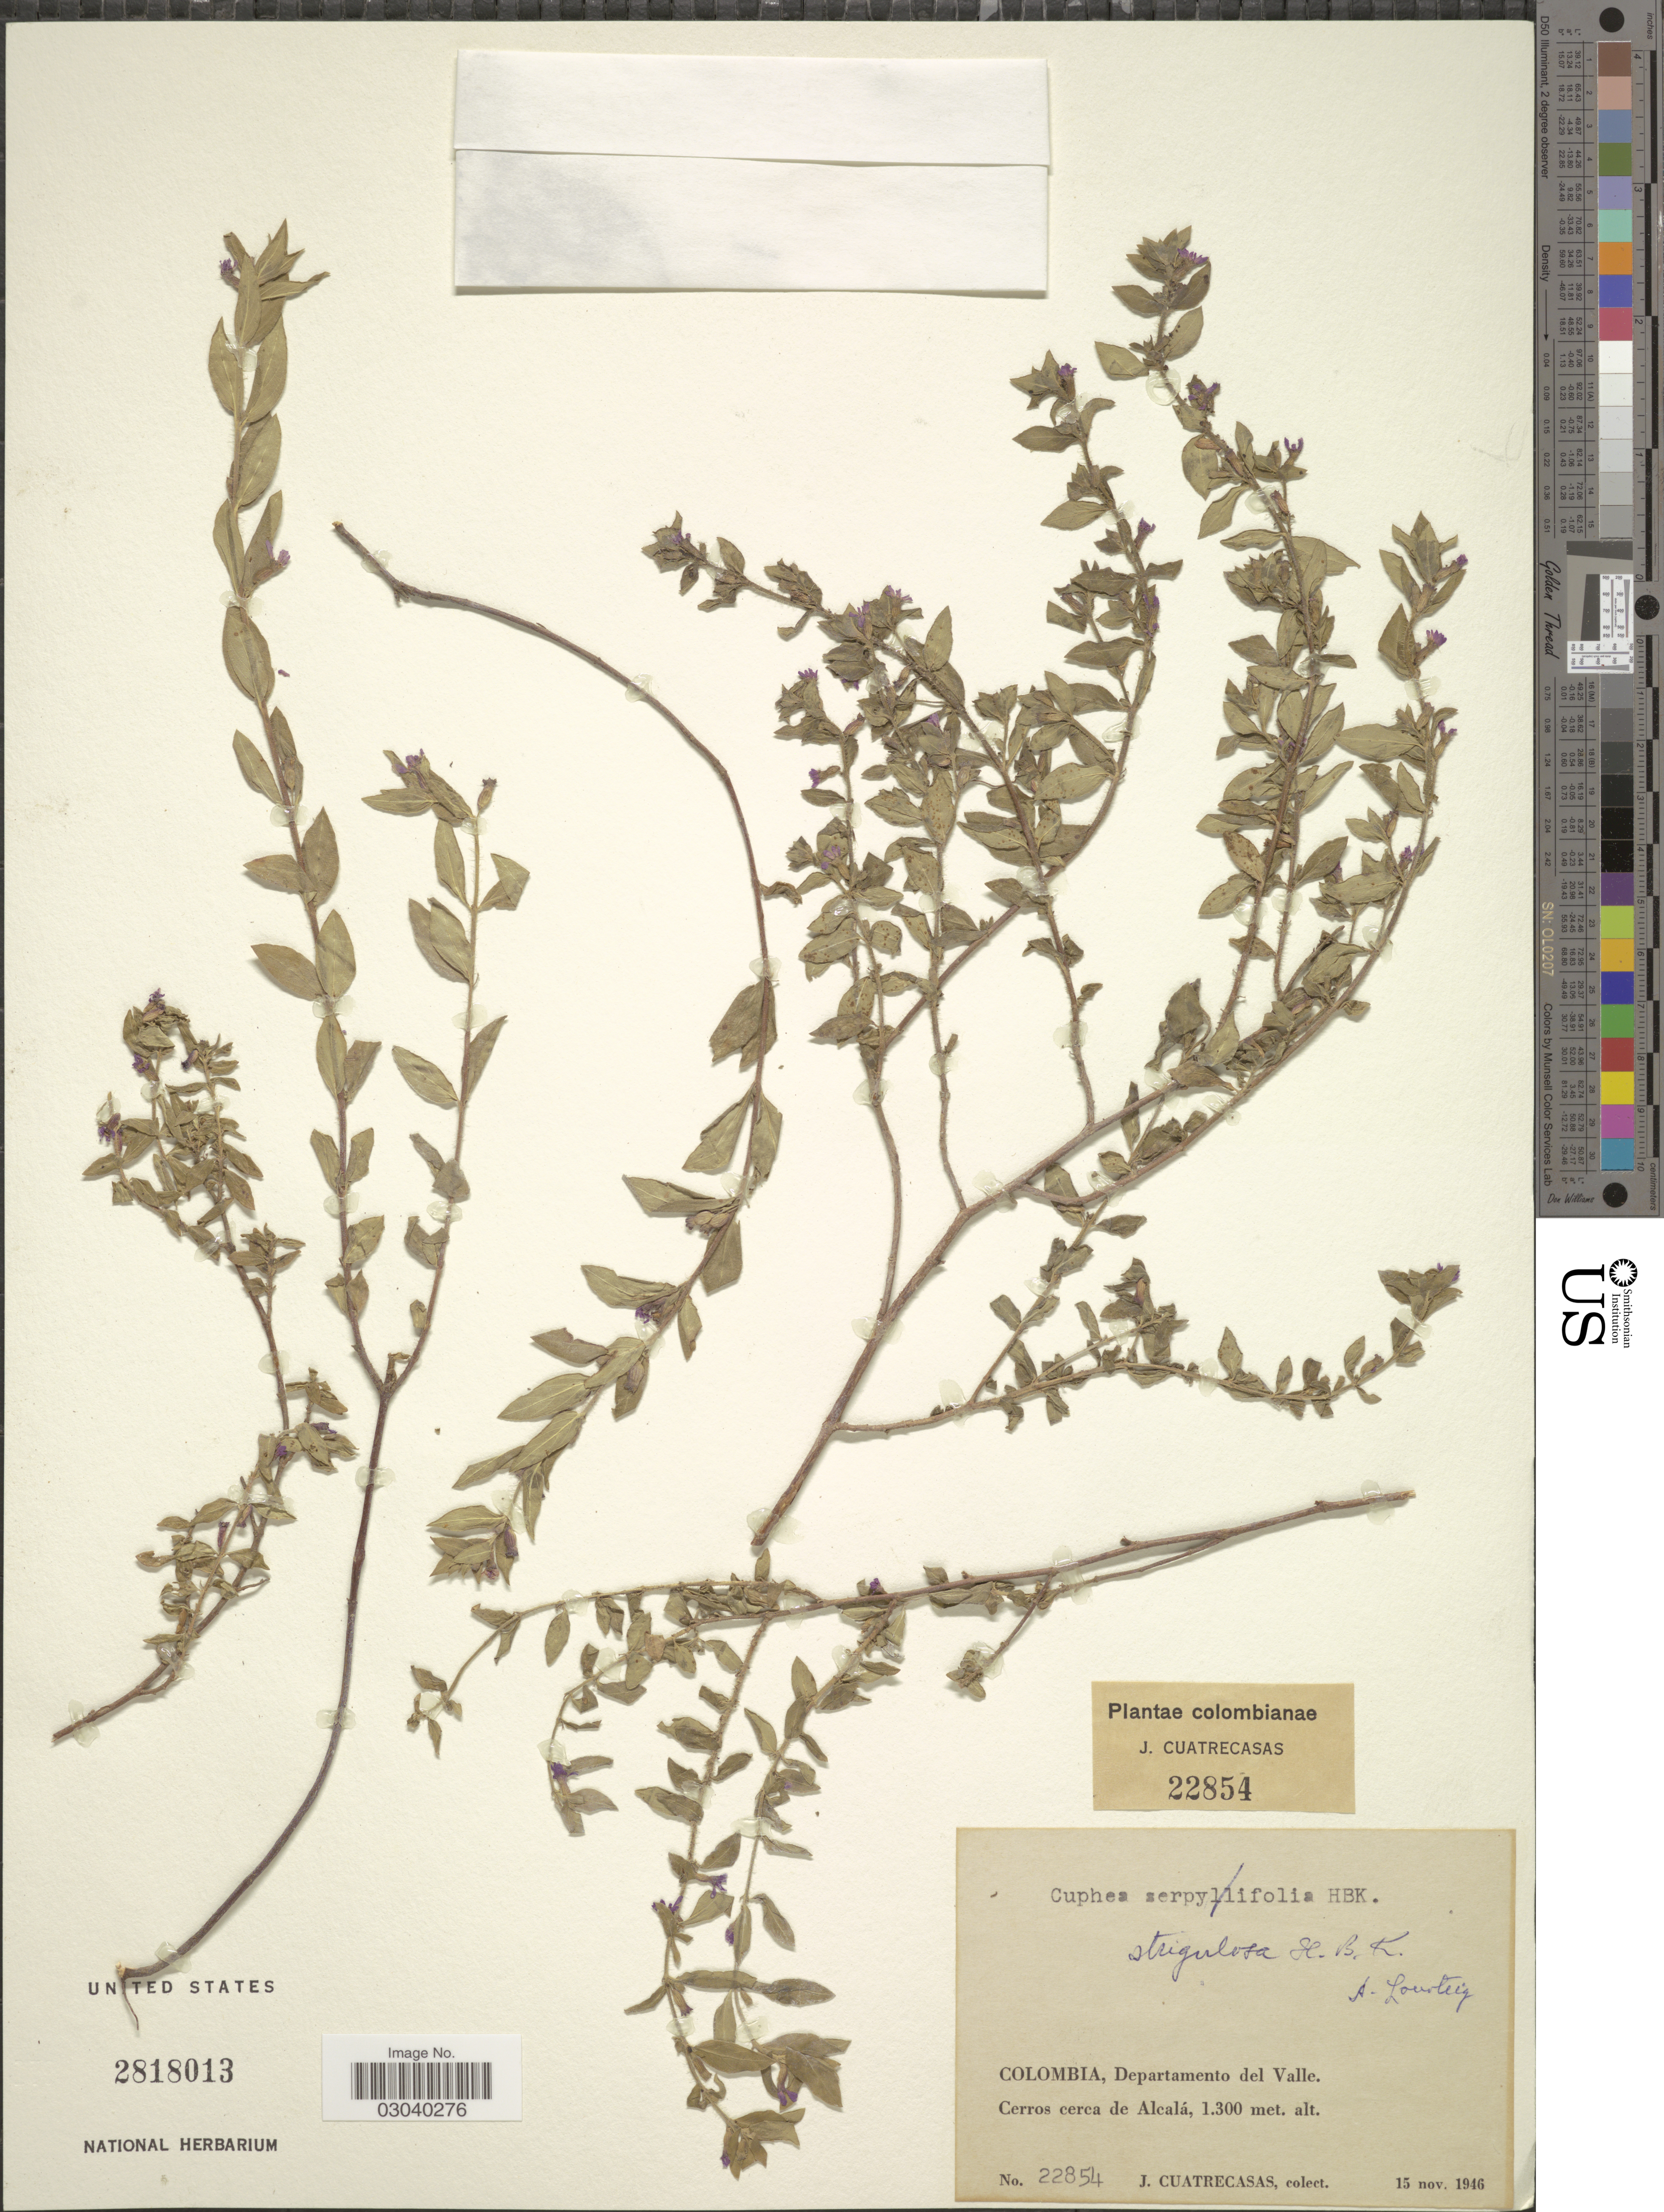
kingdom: Plantae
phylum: Tracheophyta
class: Magnoliopsida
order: Myrtales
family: Lythraceae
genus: Cuphea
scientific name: Cuphea strigulosa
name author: Kunth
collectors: J. Cuatrecasas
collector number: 22854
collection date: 1946-11-15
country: Colombia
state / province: Valle del Cauca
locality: Departamento del Valle. Cerros cerca de Alcalá.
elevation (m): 1300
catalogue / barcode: US 2818013